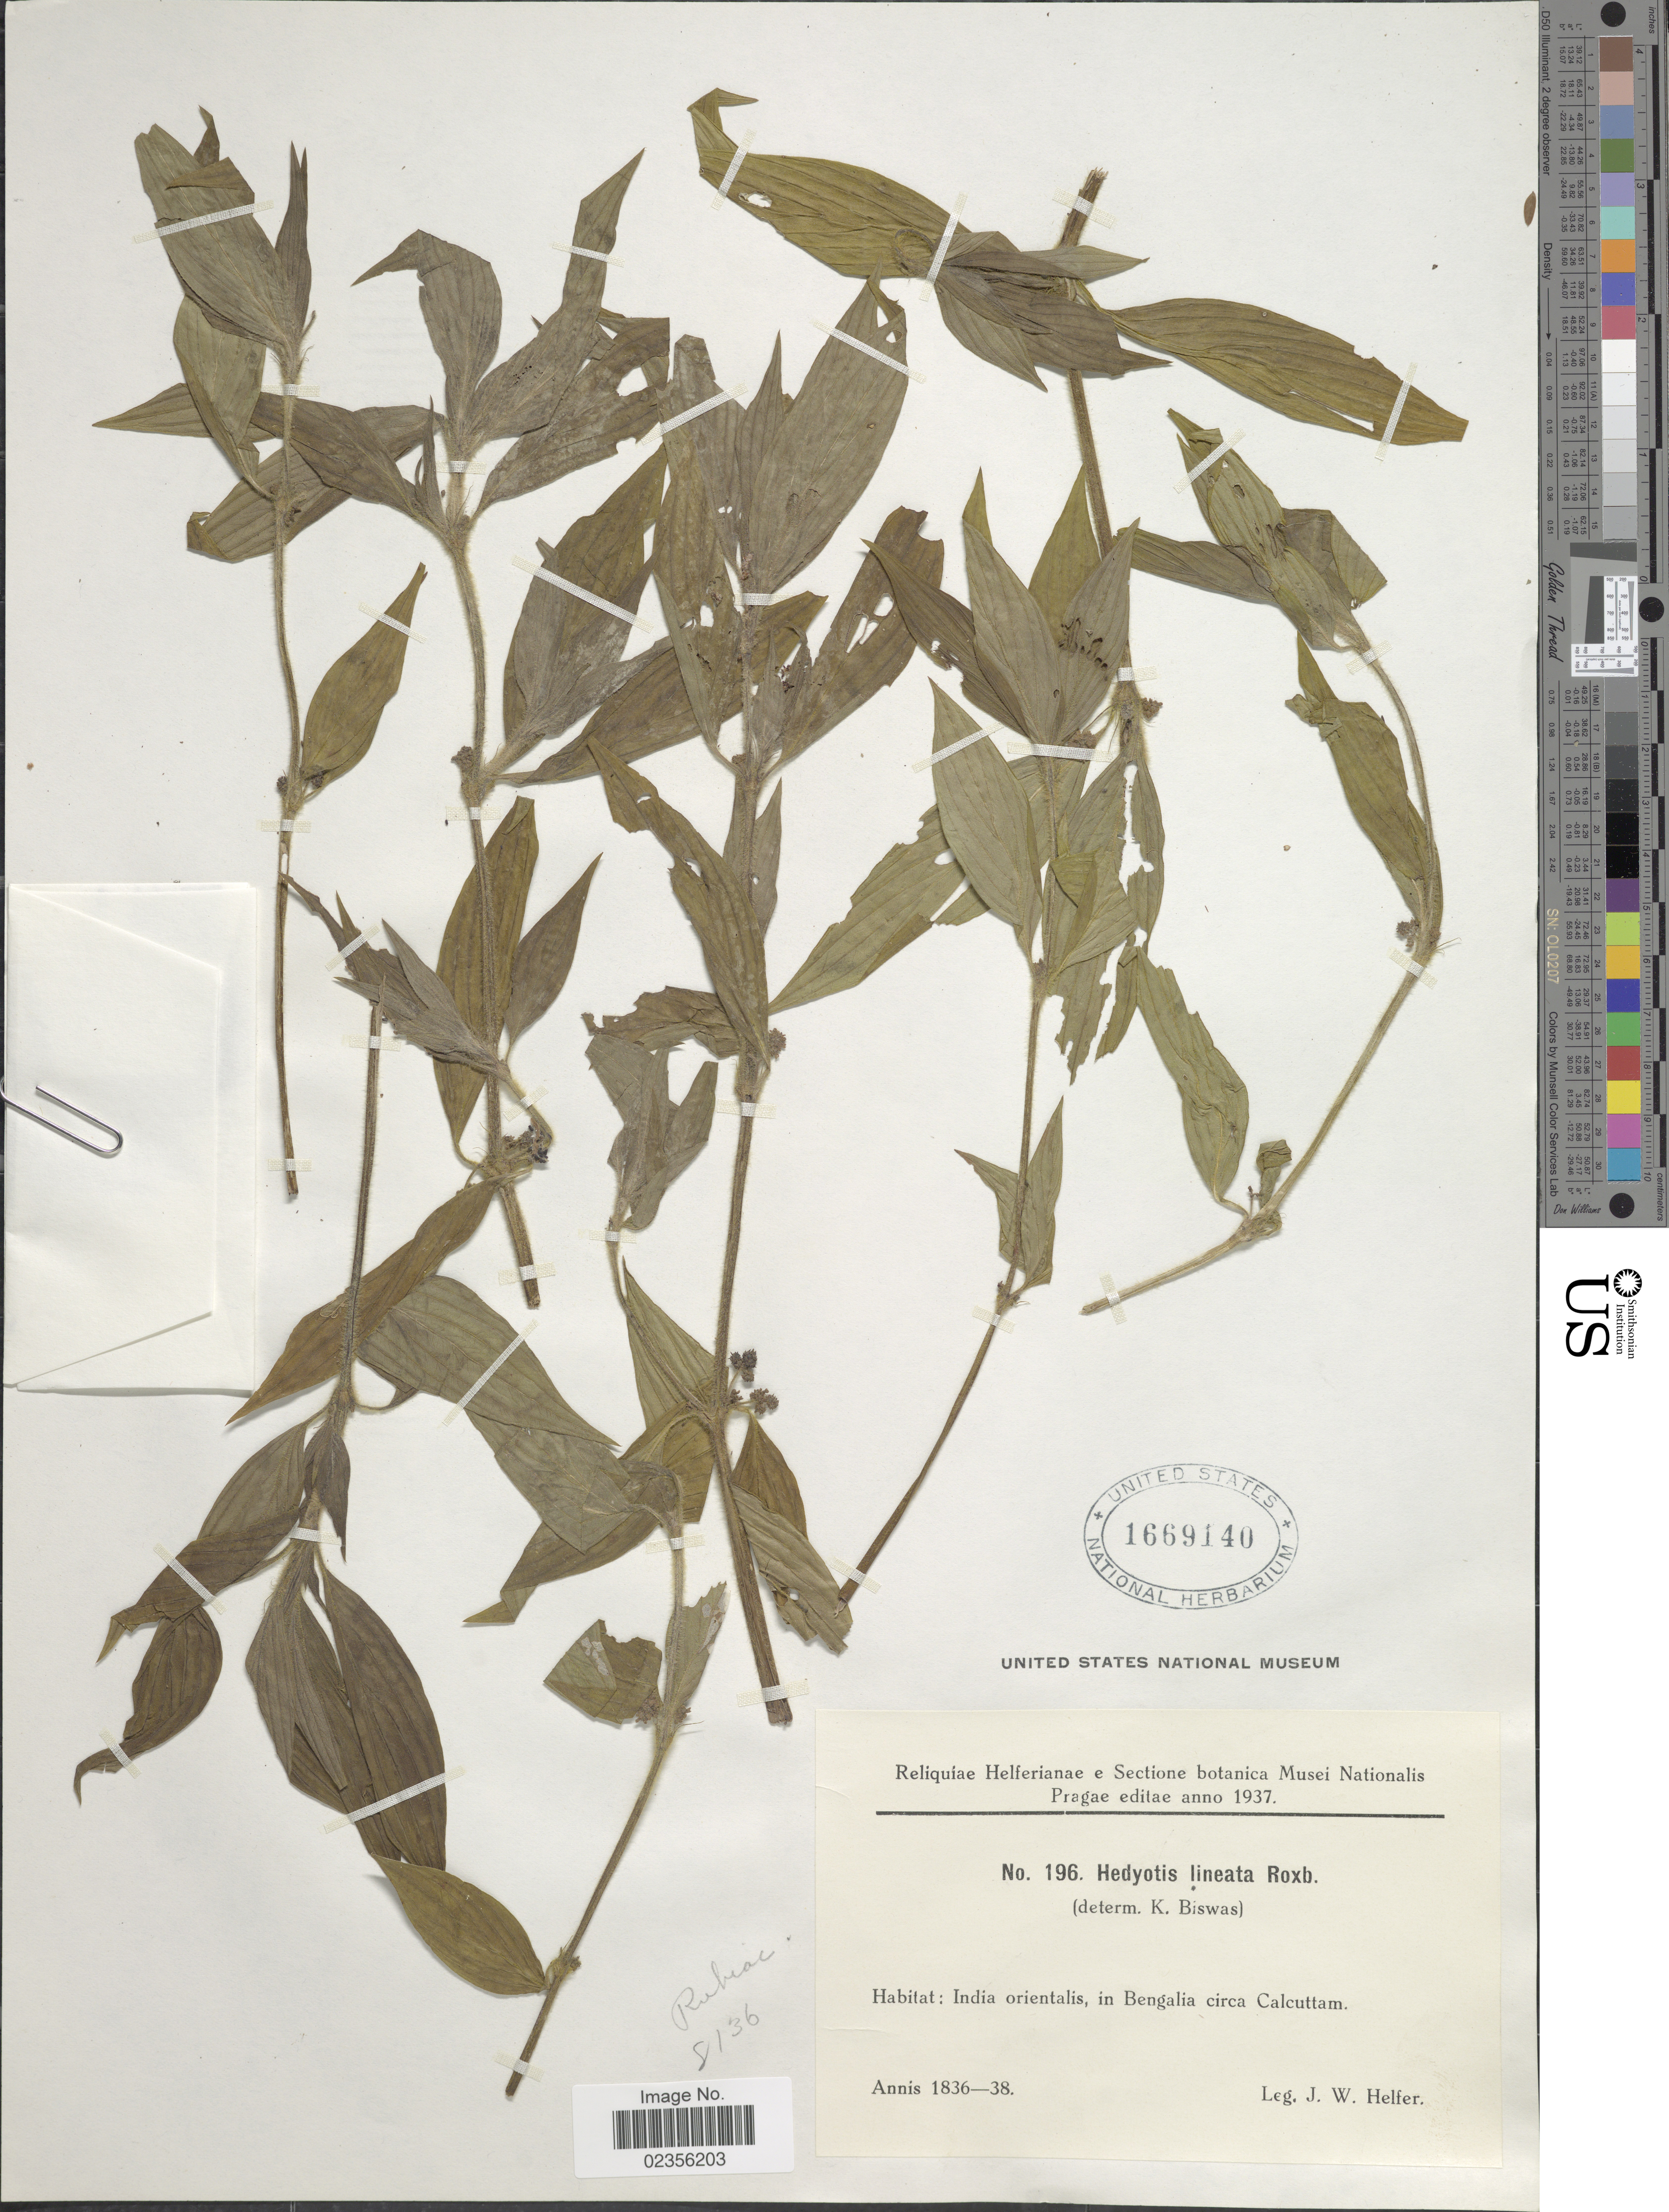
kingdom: Plantae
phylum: Tracheophyta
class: Magnoliopsida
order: Gentianales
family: Rubiaceae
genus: Hedyotis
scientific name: Hedyotis lineata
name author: Roxb.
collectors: J. W. Helfer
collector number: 196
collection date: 1836/1838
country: India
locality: India orientalis, in Bengalia circa Calcuttam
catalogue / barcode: US 1669140